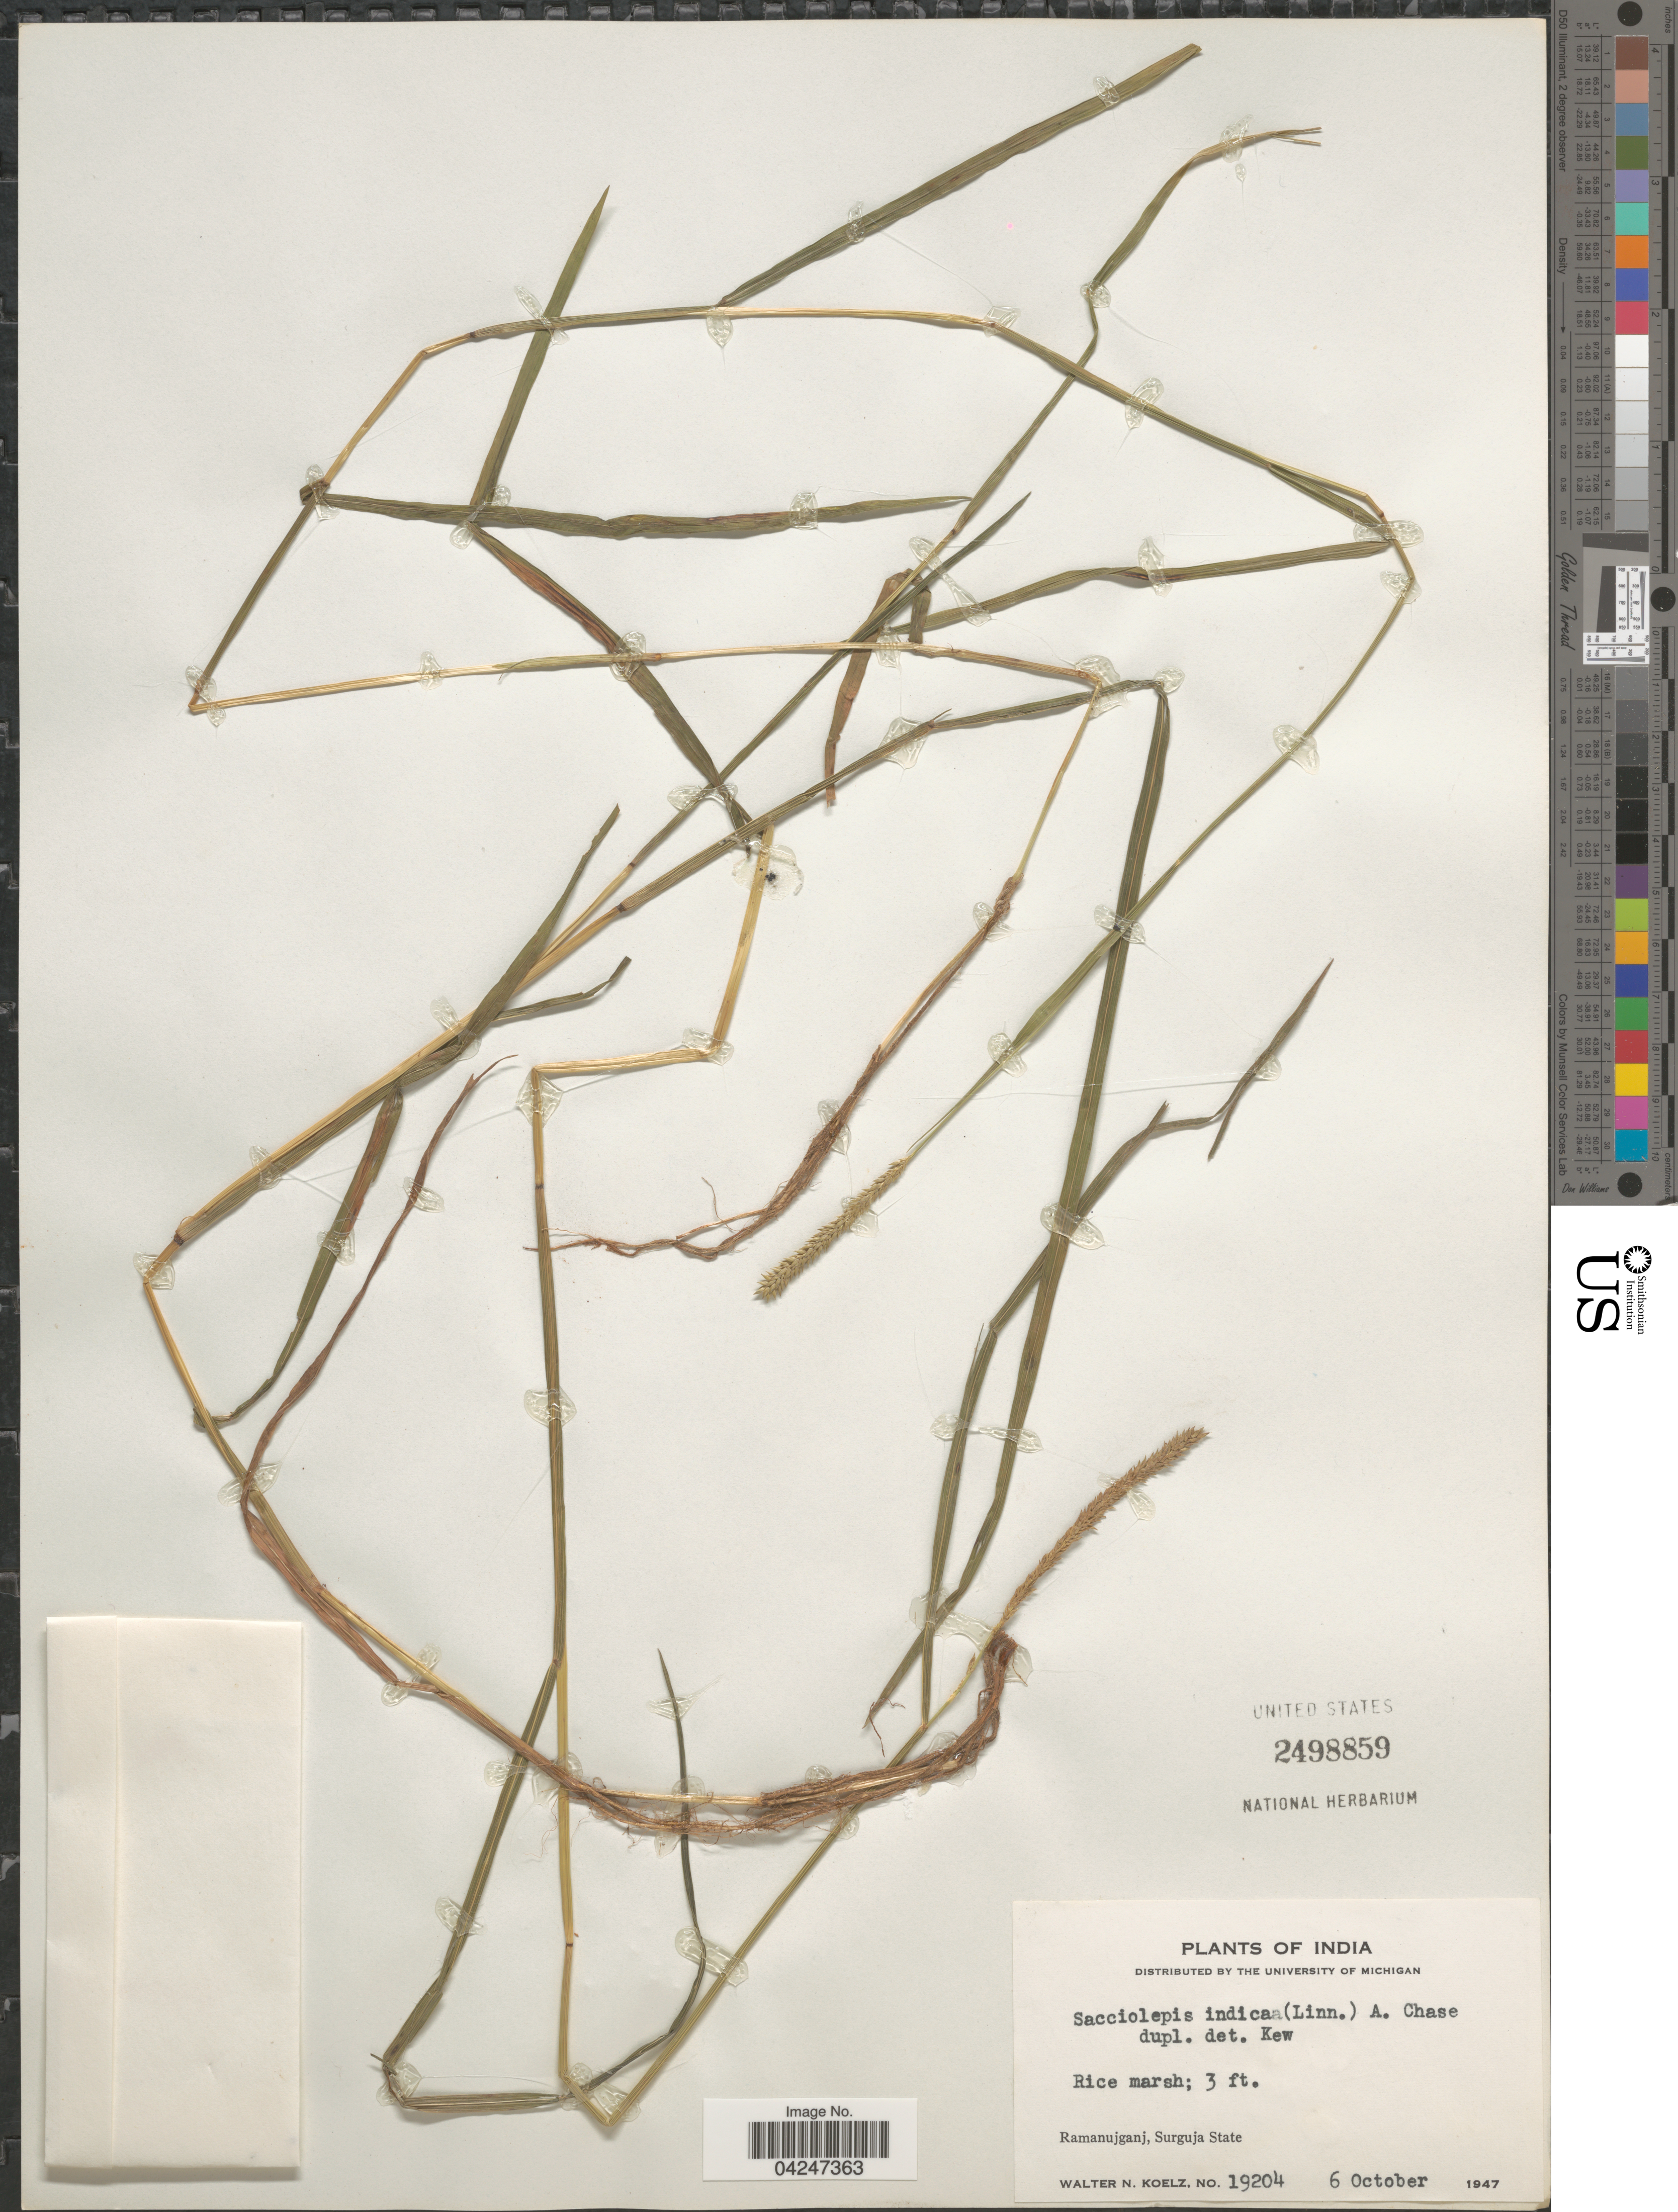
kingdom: Plantae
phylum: Tracheophyta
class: Liliopsida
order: Poales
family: Poaceae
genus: Sacciolepis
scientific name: Sacciolepis indica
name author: (L.) Chase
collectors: W. N. Koelz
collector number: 19204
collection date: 1947-10-06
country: India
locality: Rice marsh. Ramanujganj, Surguja State.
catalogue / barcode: US 2498859